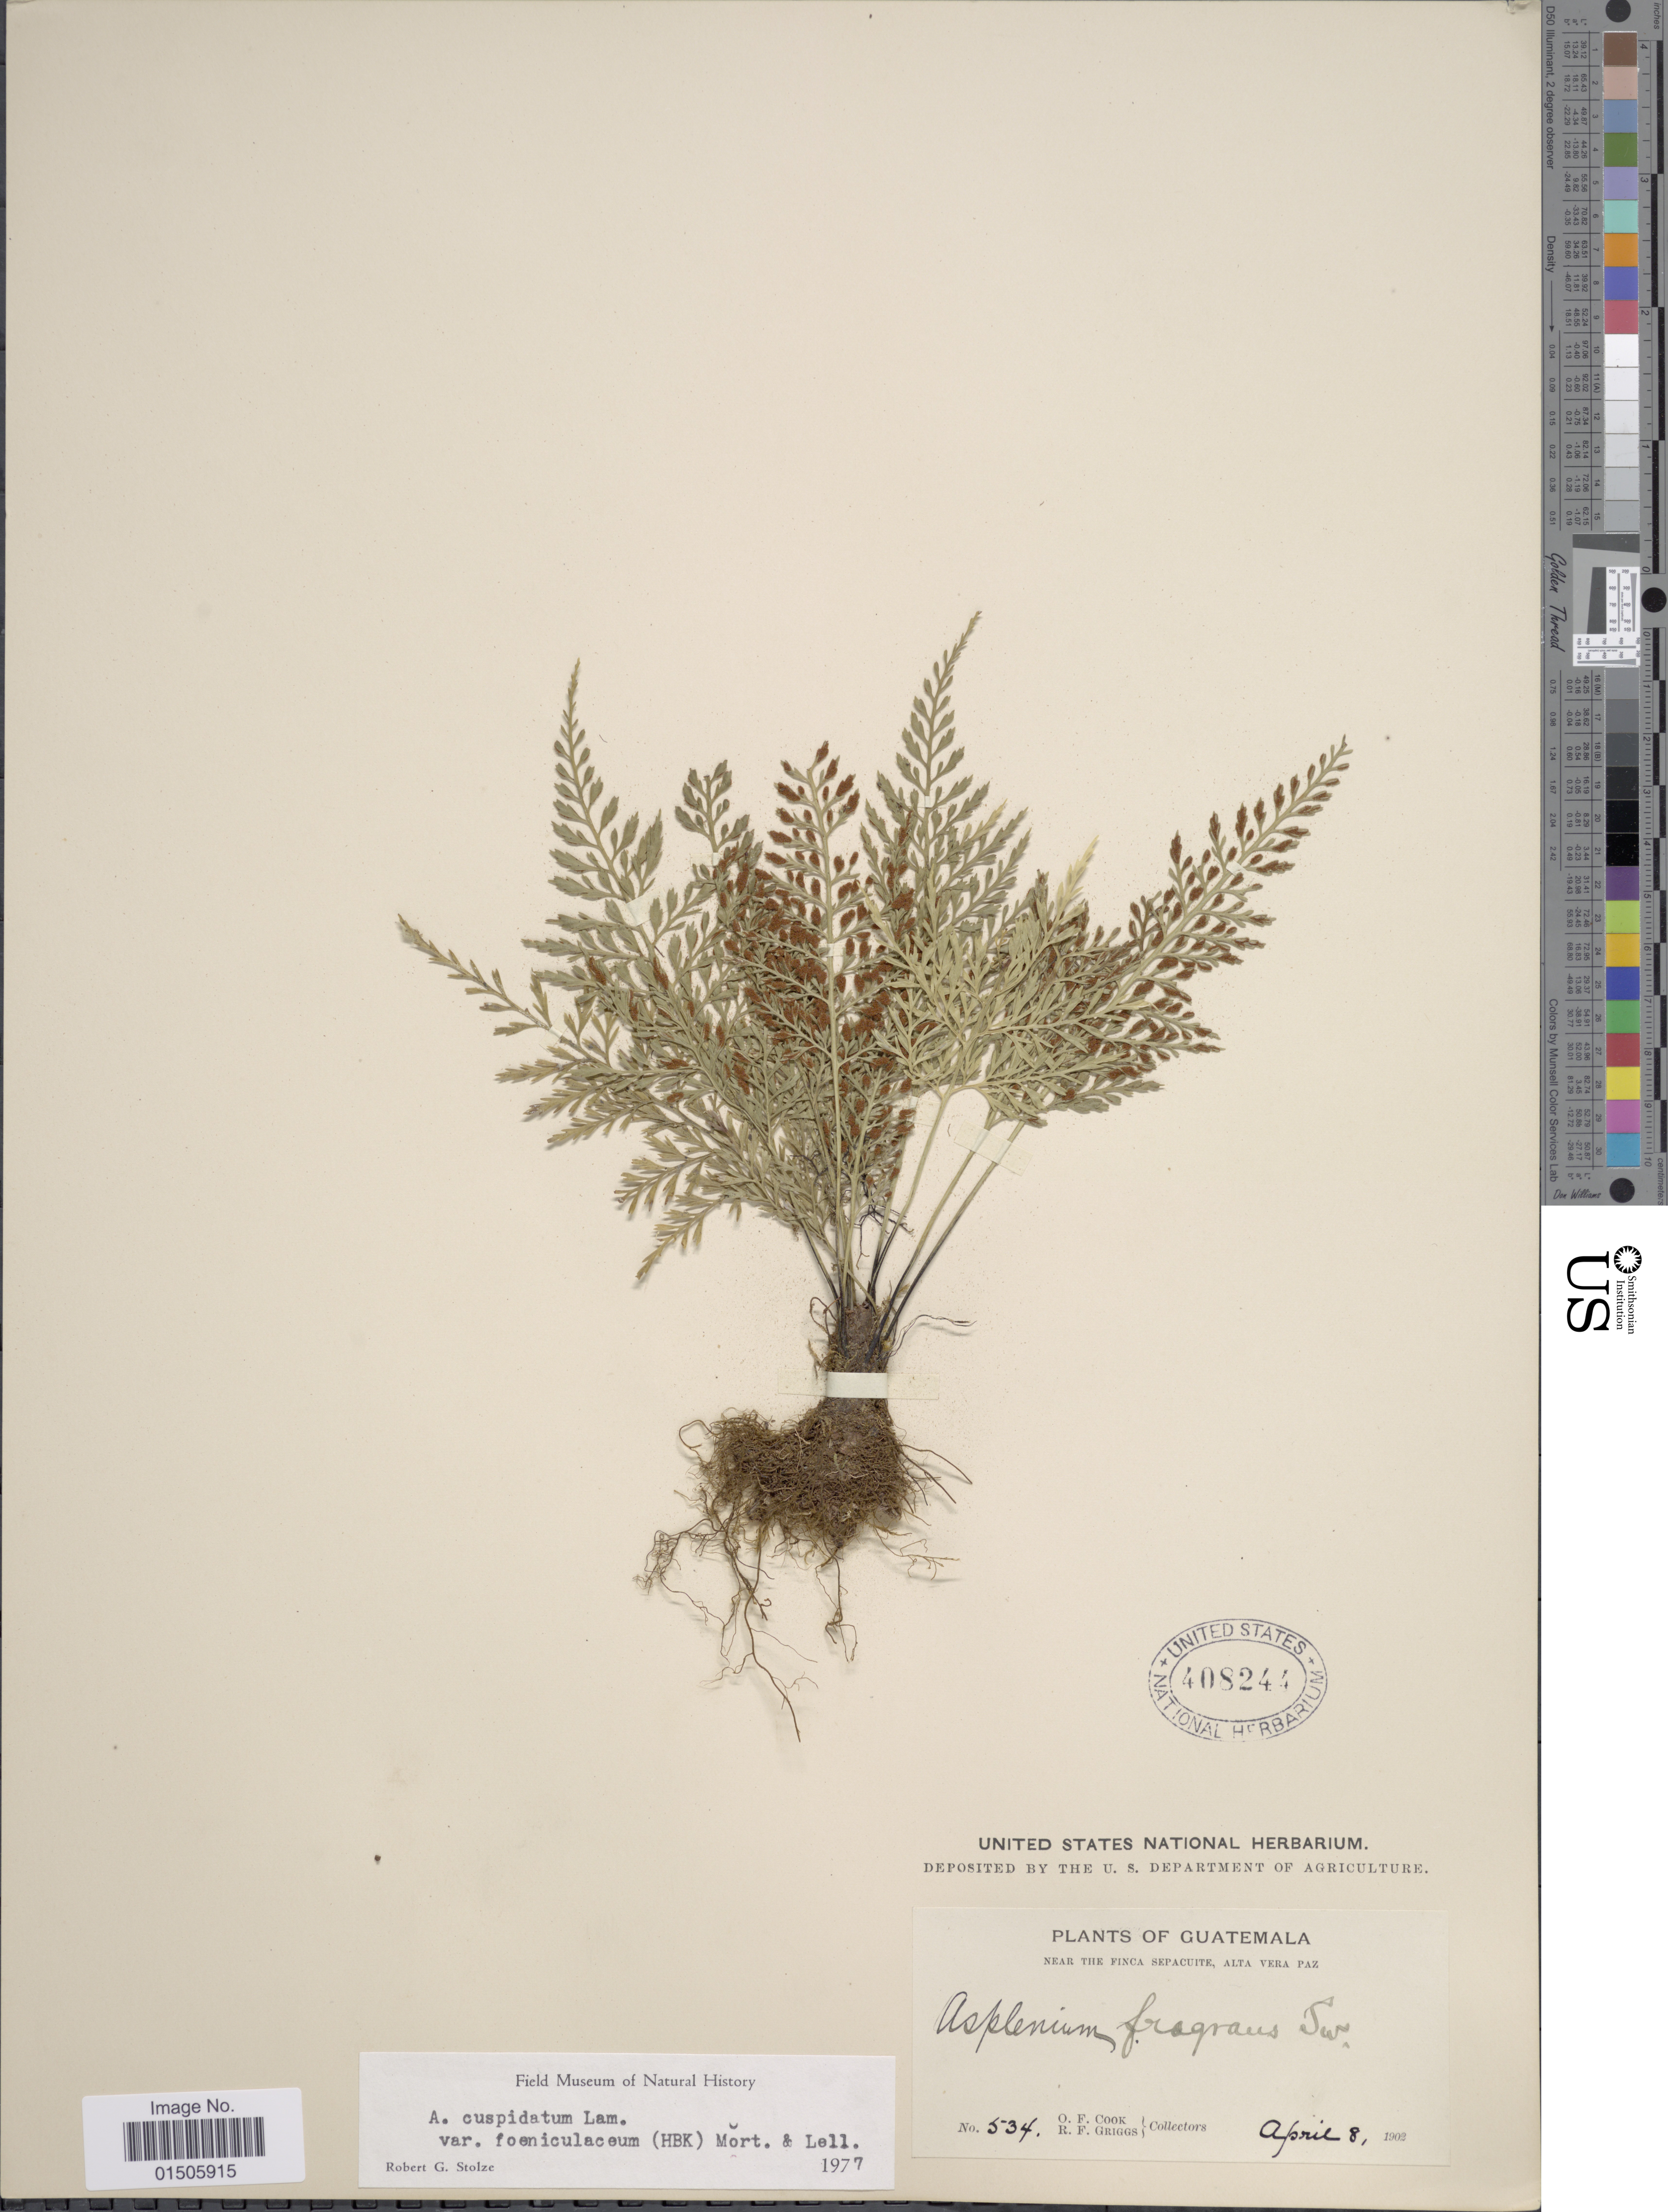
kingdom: Plantae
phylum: Tracheophyta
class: Polypodiopsida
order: Polypodiales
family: Aspleniaceae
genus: Asplenium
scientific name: Asplenium cuspidatum var. foeniculaceum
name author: (Kunth) C.V. Morton & Lellinger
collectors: O. F. Cook & R. F. Griggs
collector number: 534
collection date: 1902-04-08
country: Guatemala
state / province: Alta Verapaz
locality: Near the Finca Sepacuite. Alta Vera Paz.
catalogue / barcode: US 408244